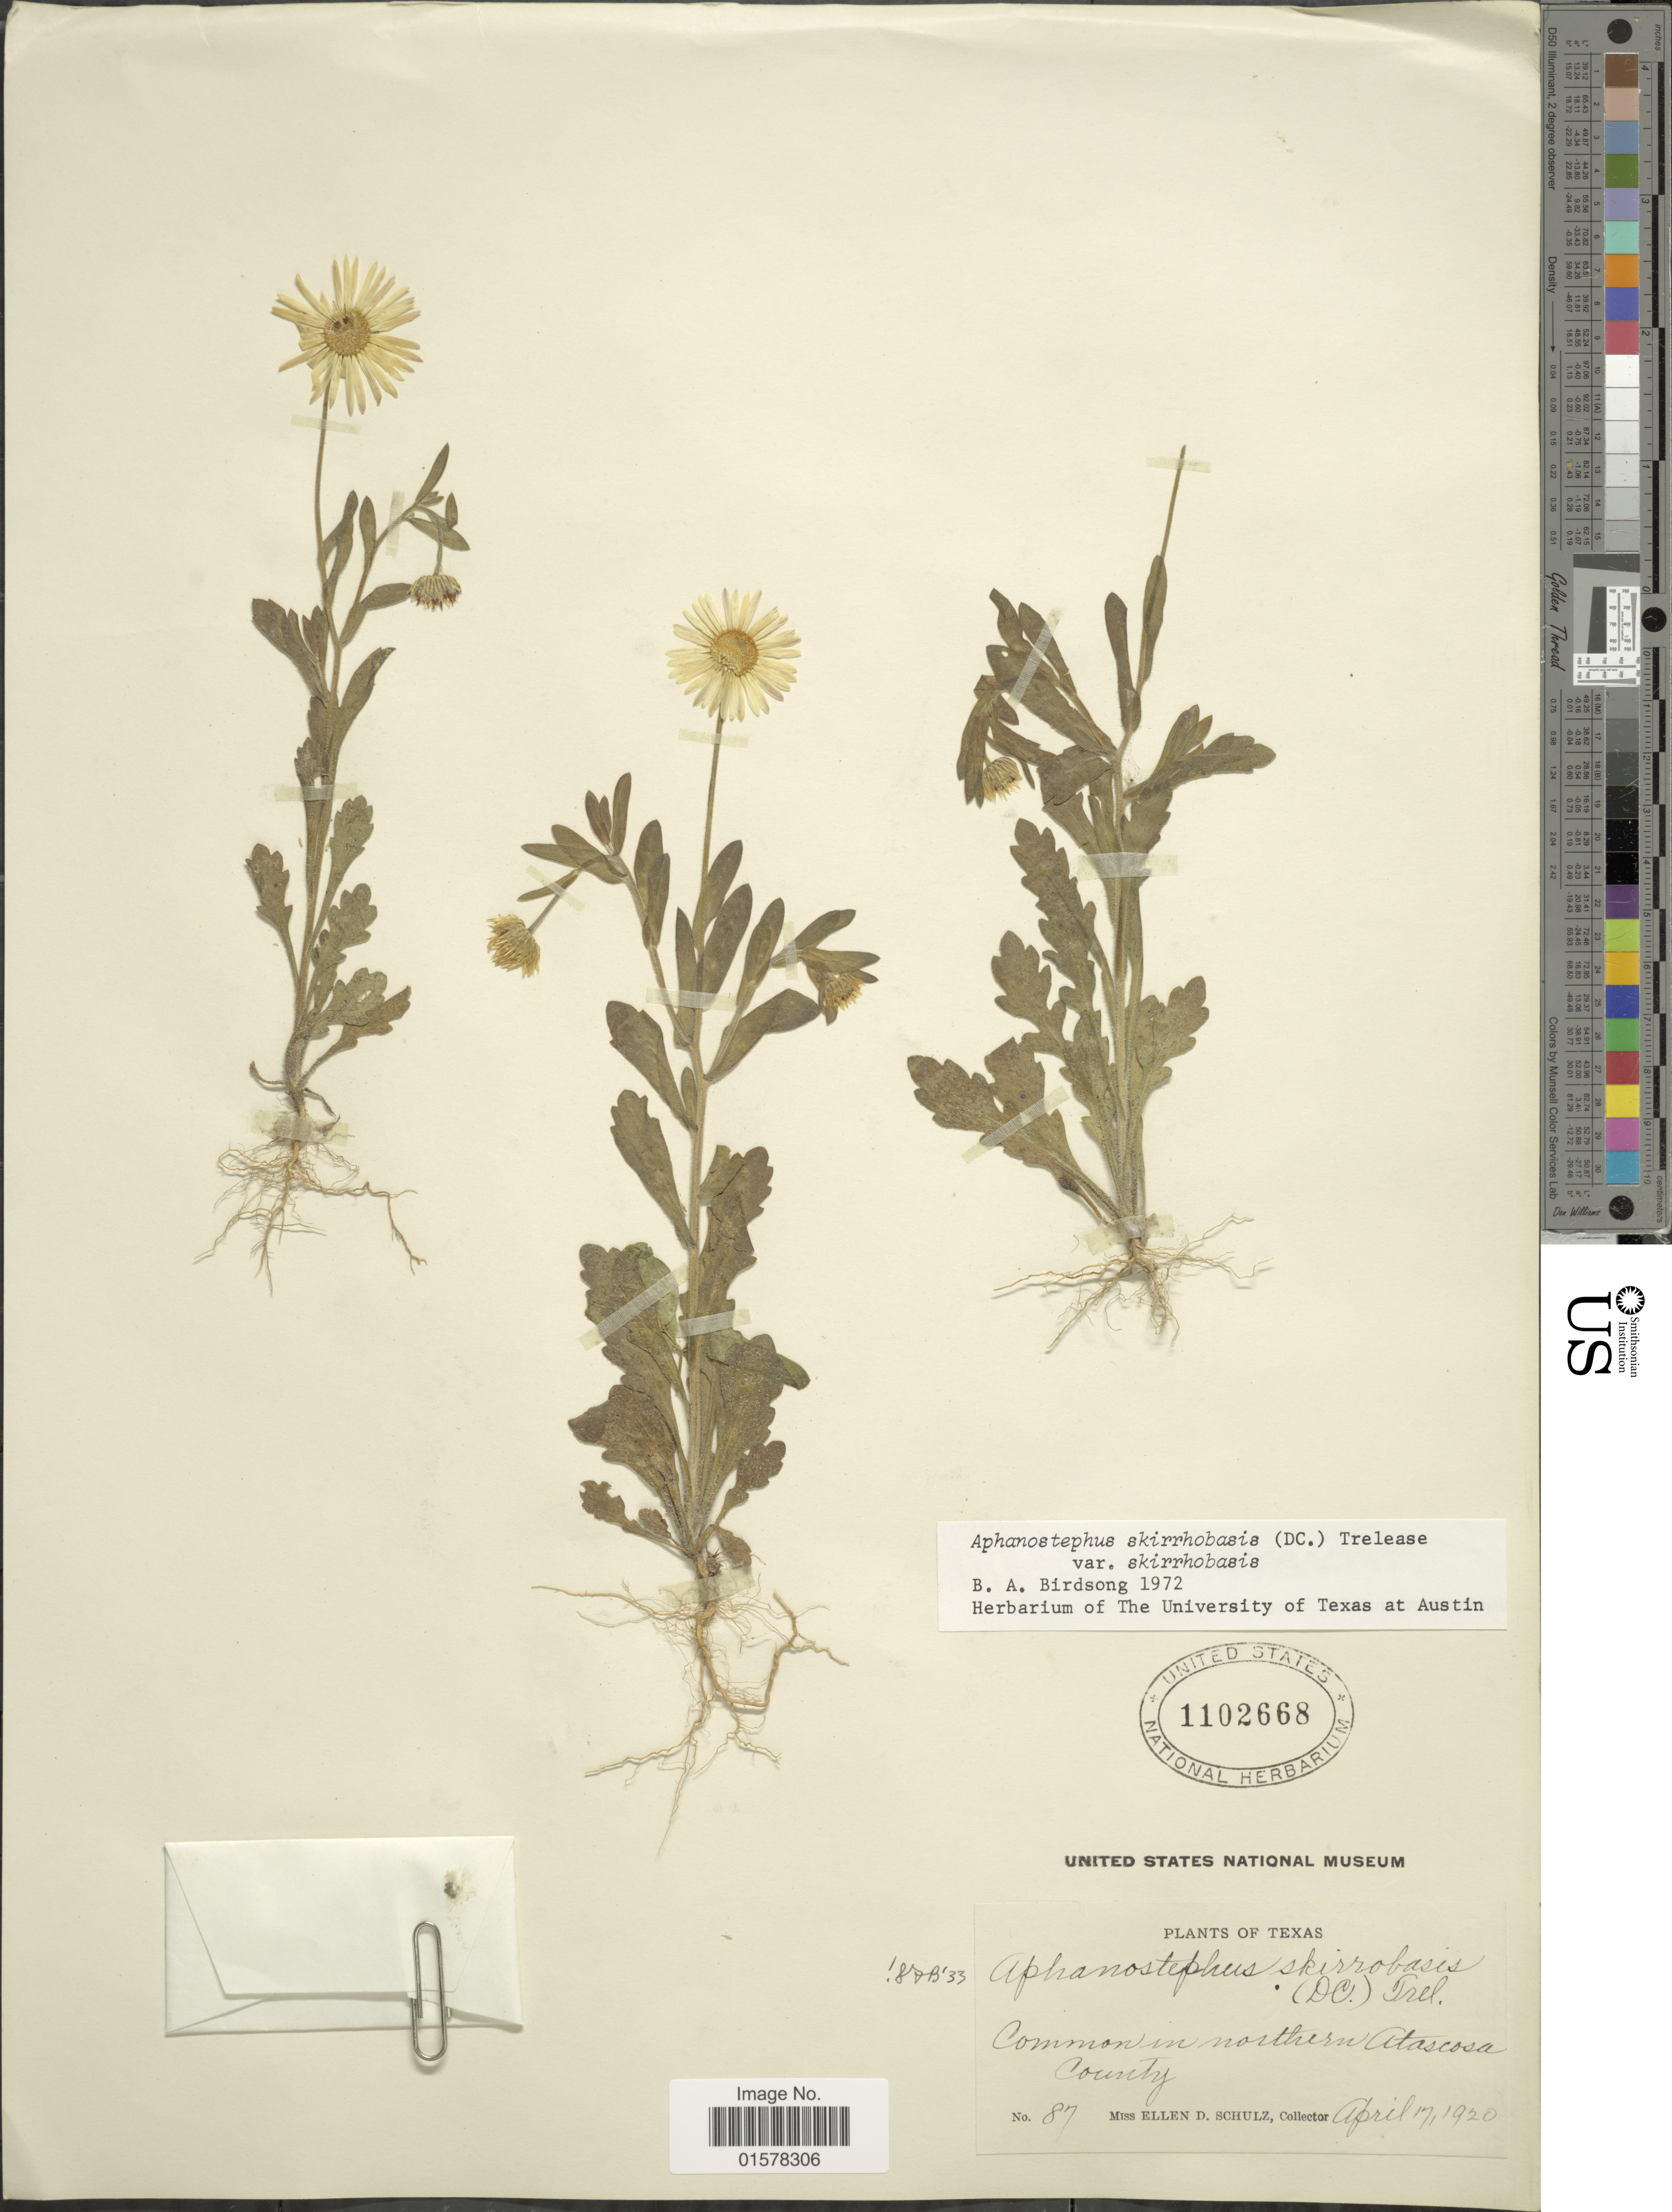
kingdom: Plantae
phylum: Tracheophyta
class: Magnoliopsida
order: Asterales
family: Asteraceae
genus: Aphanostephus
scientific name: Aphanostephus skirrhobasis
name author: (DC.) Trel. ex Coville & Branner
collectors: E. D. Schulz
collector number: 87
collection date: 1920-04-17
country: United States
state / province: Texas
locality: Northern Atascosa County, Texas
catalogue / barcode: US 1102668